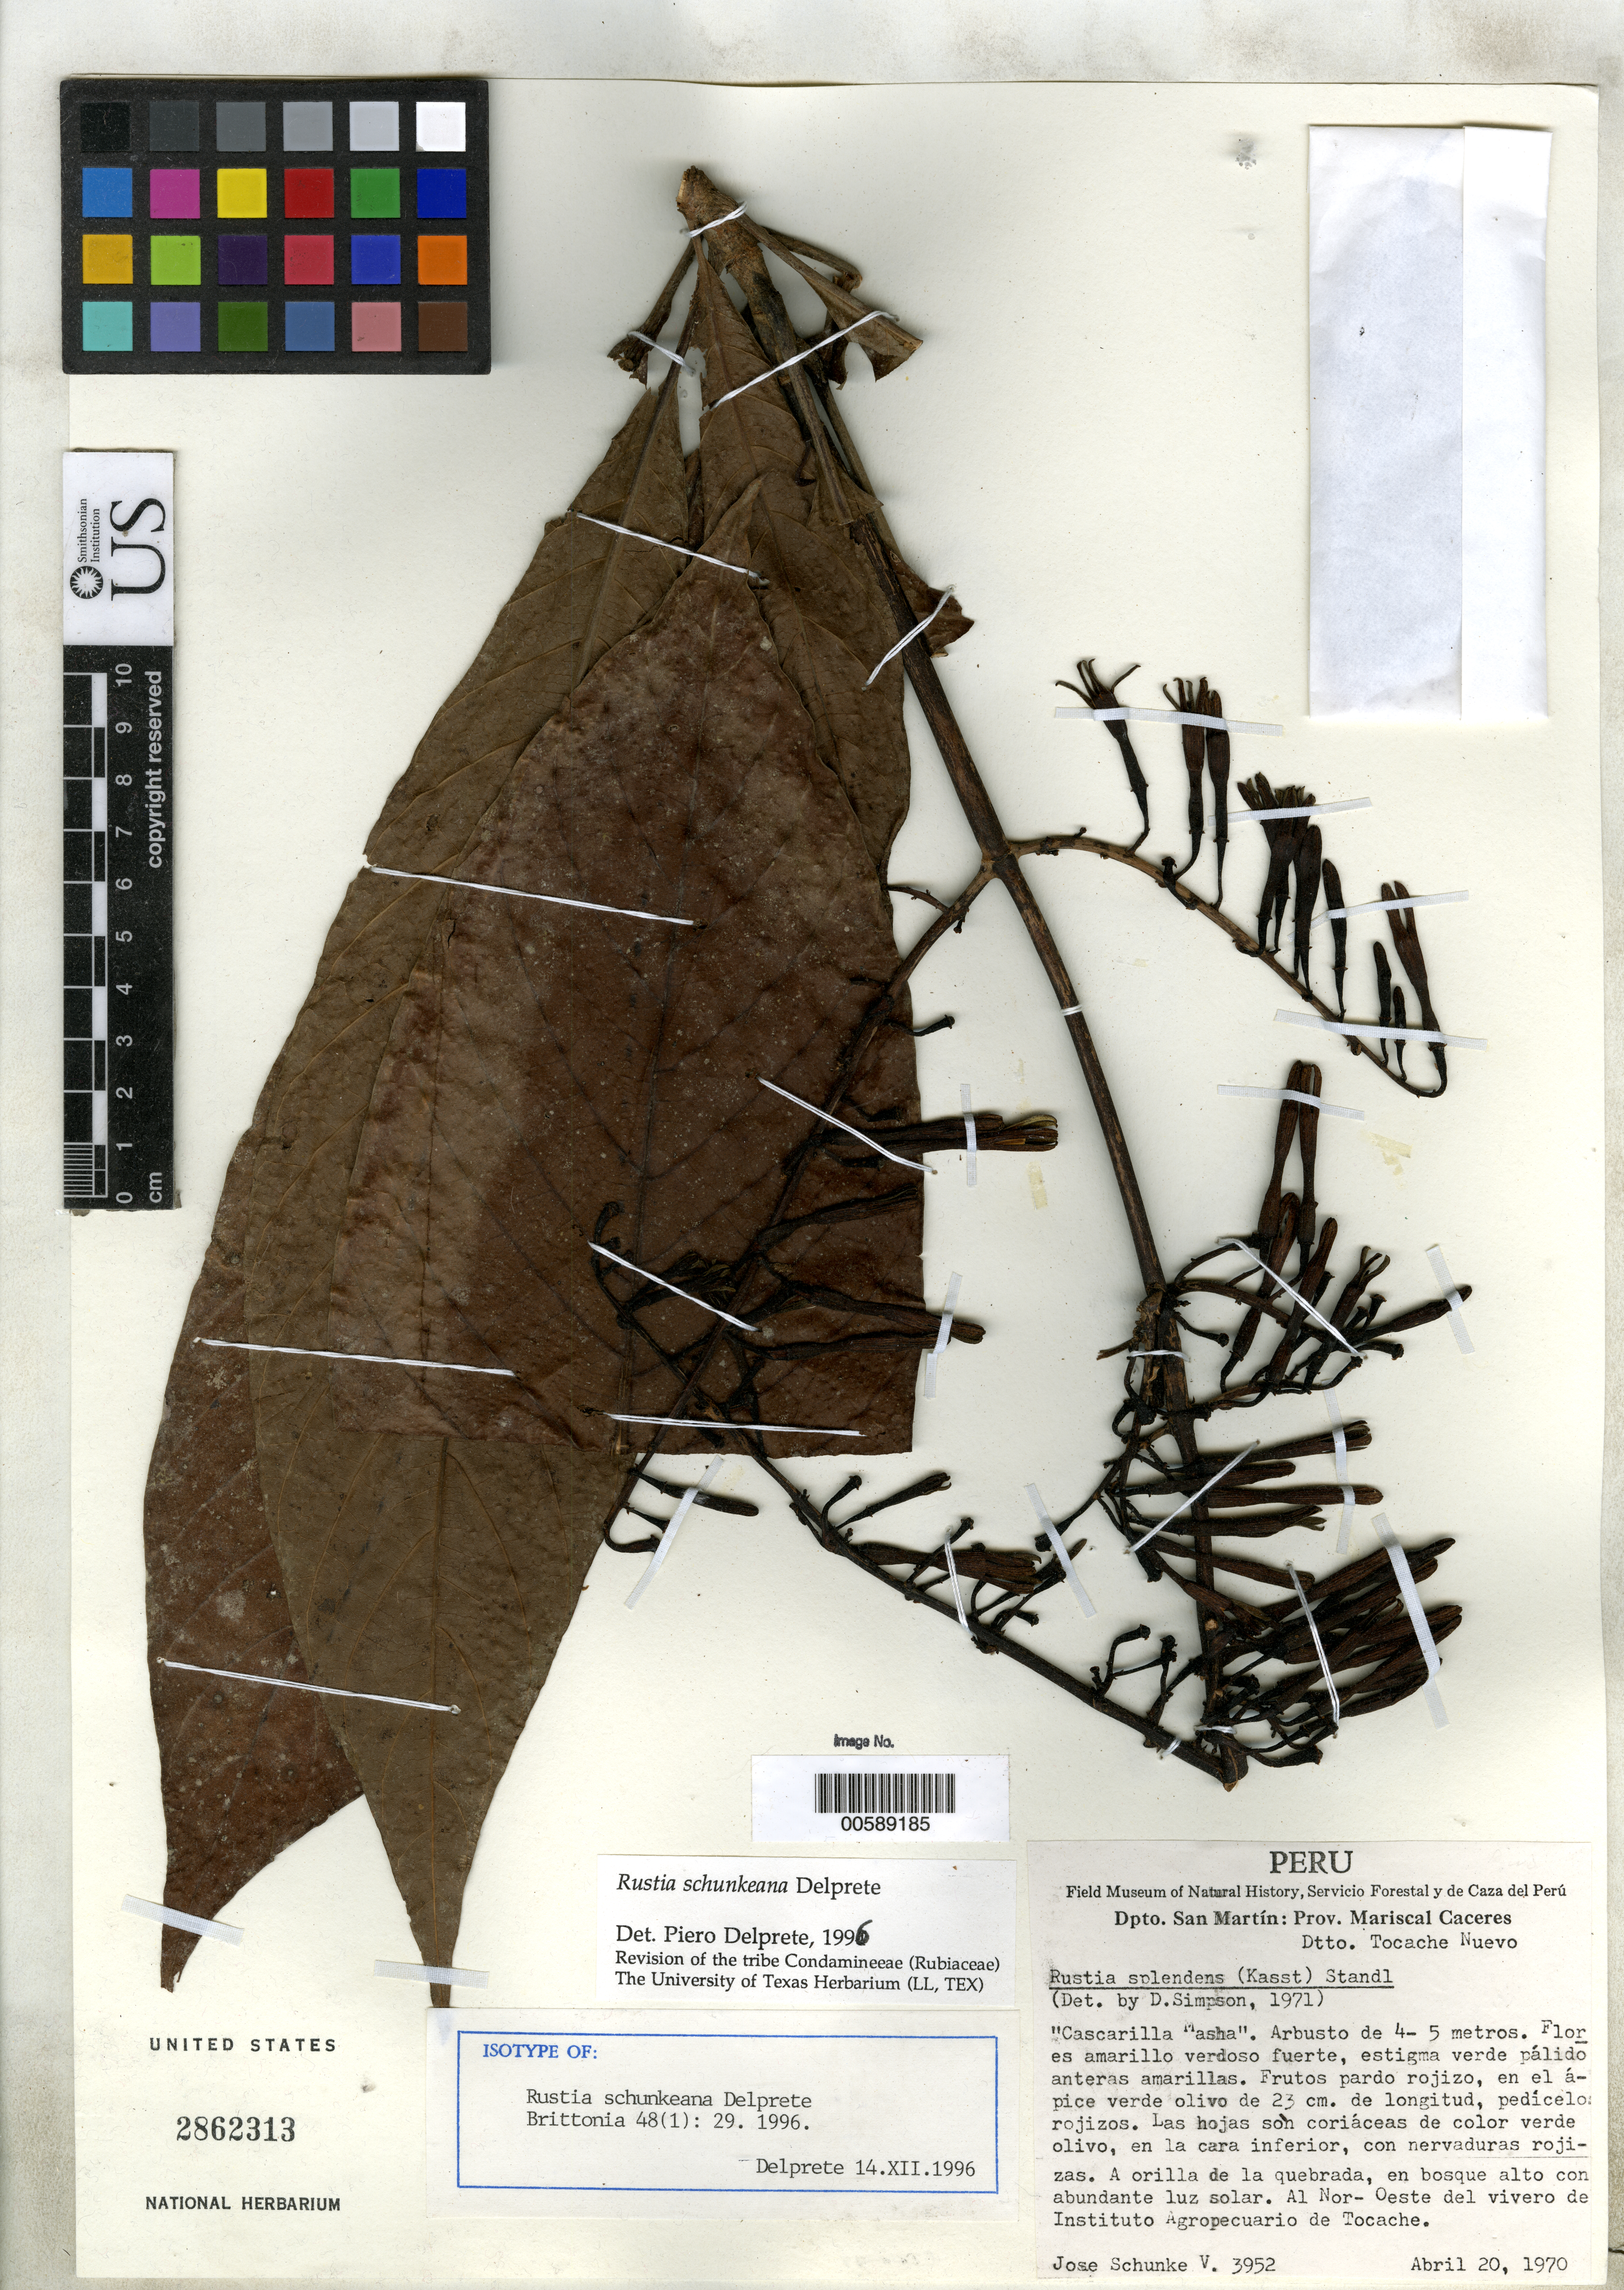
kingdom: Plantae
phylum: Tracheophyta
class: Magnoliopsida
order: Gentianales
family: Rubiaceae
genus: Rustia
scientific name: Rustia schunkeana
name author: Delprete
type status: Isotype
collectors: J. Schunke Vigo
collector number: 3952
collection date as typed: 20 Apr 1970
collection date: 1970-04-20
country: Peru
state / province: San Martín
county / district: Mariscal Cáceres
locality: Tocache Nuevo Dist., Orilla de La Quebrada, al Nor-oeste del Vivero de Instituto Agropecuario de Tocache.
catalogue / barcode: US 2862313